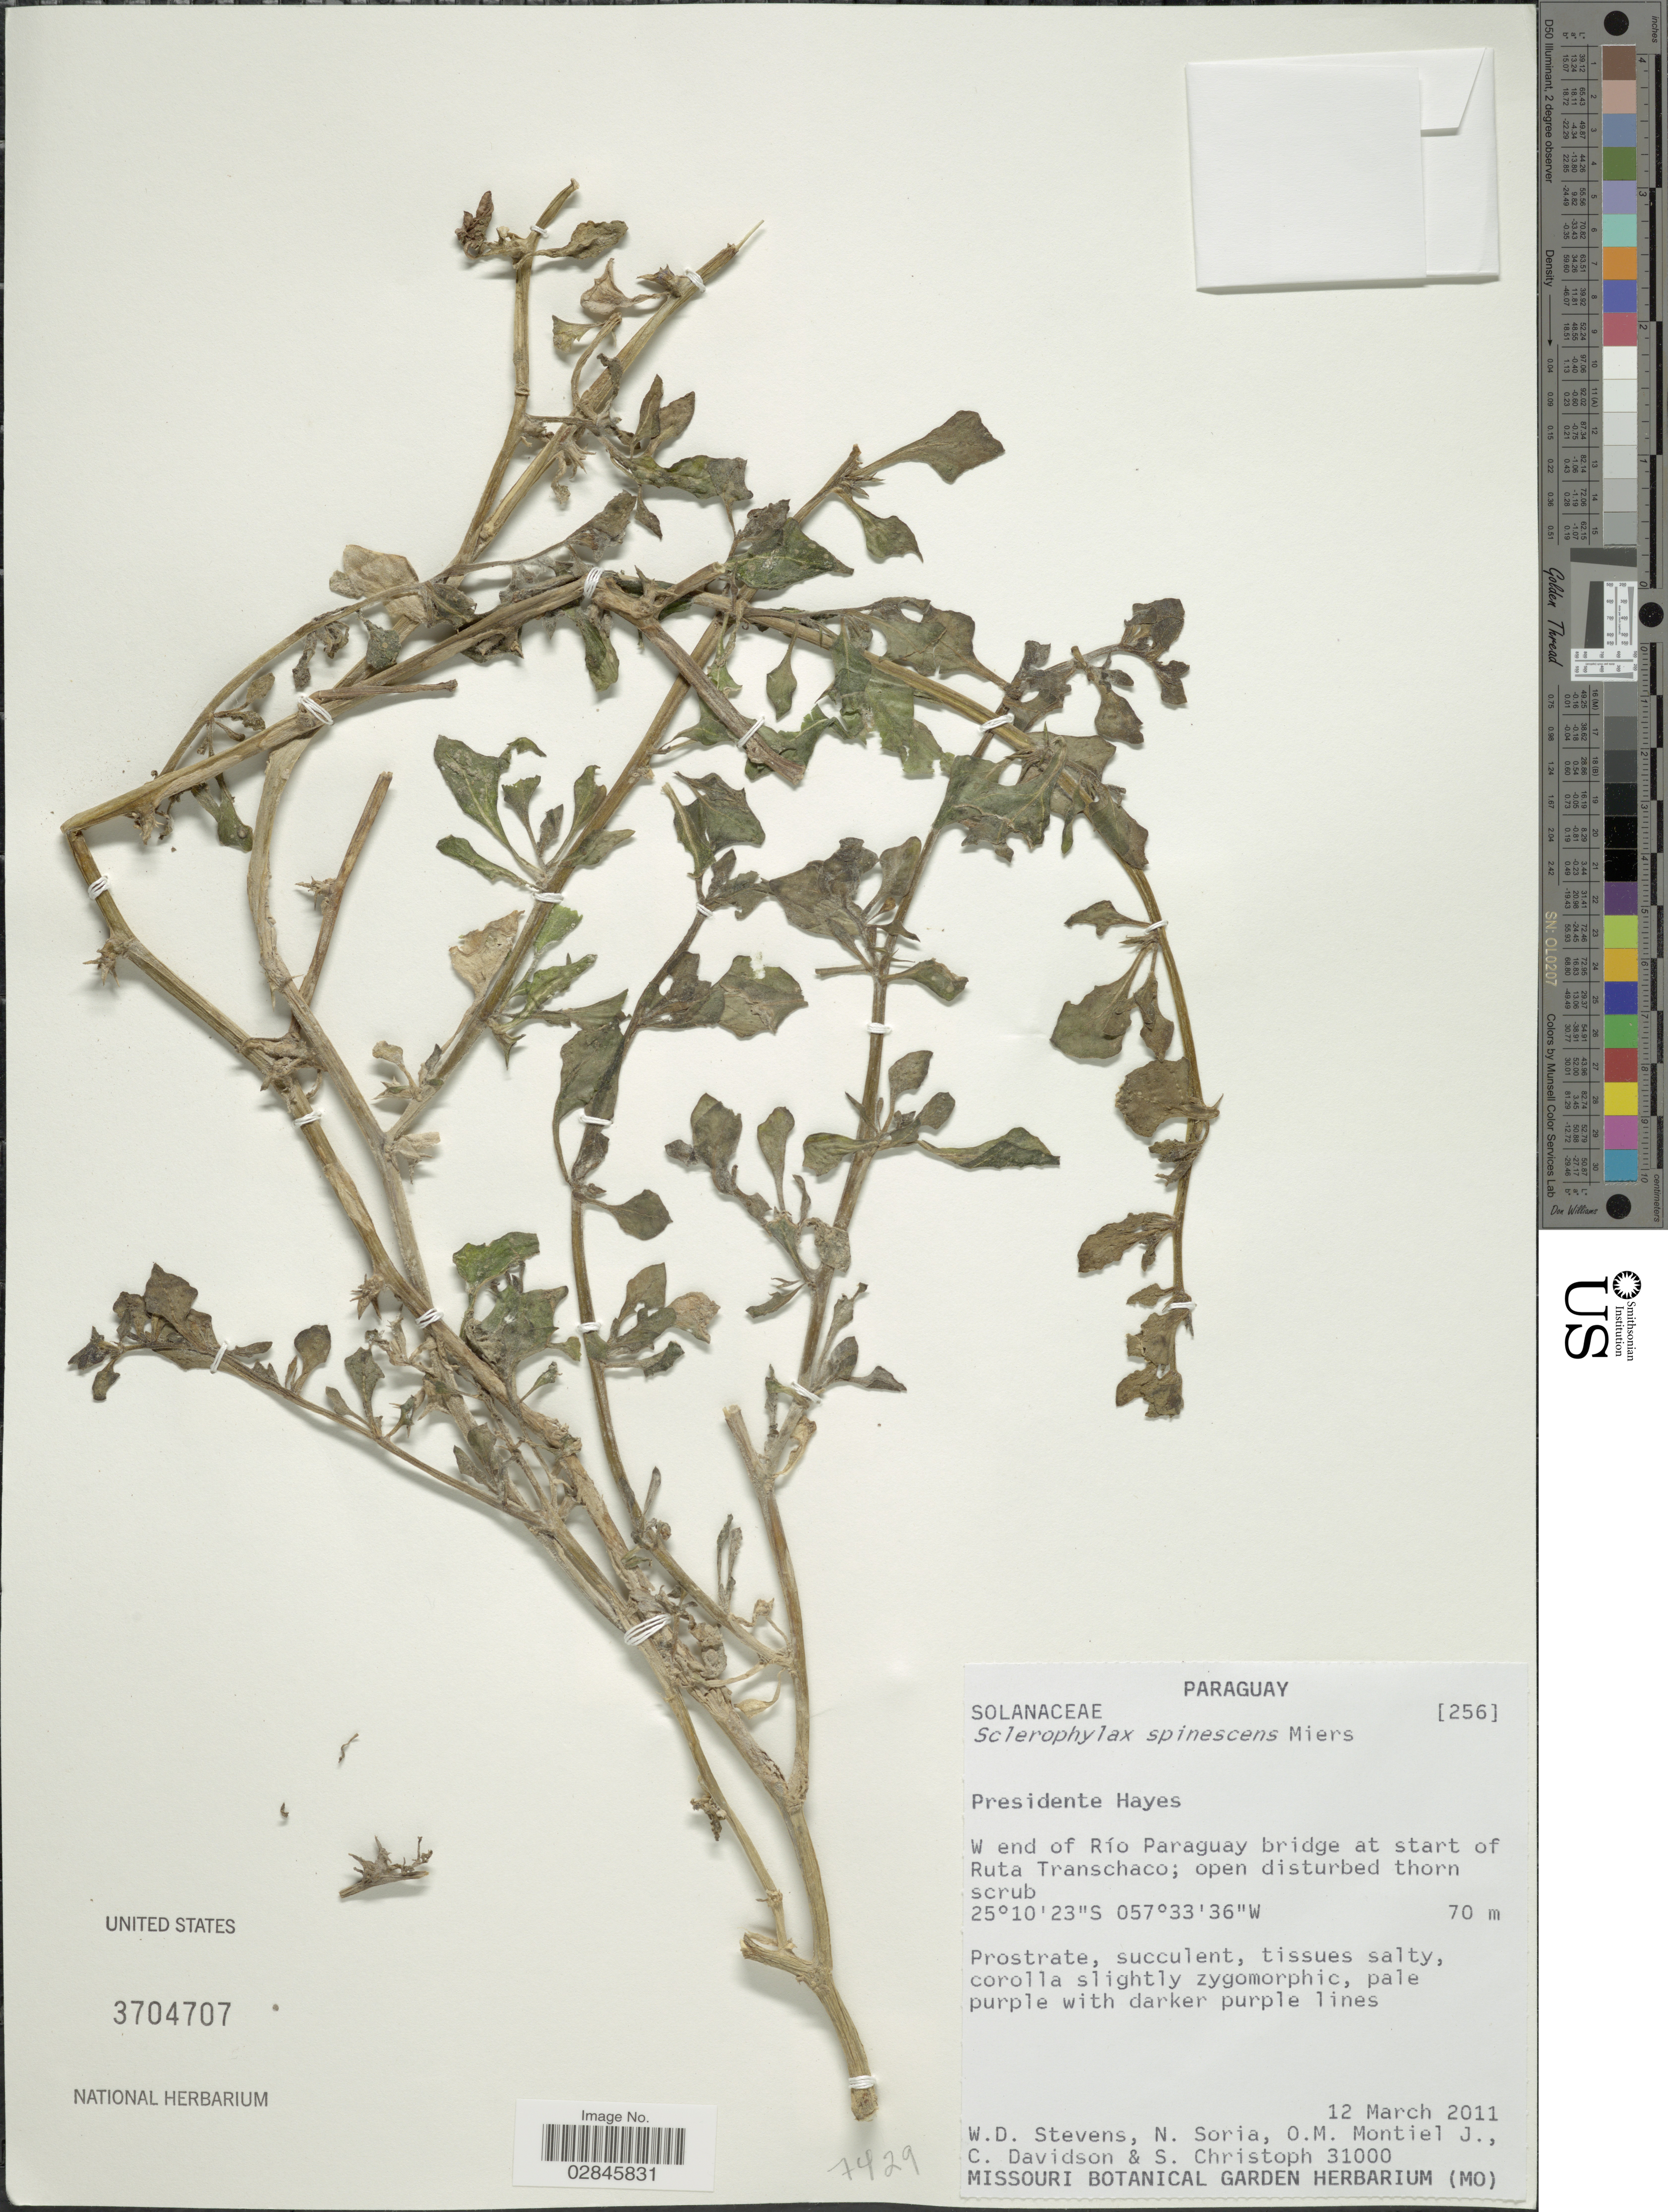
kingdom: Plantae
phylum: Tracheophyta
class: Magnoliopsida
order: Solanales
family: Solanaceae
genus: Sclerophylax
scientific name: Sclerophylax spinescens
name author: Miers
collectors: W. D. Stevens, N. Soria, O. Montiel J., C. Davidson & S. Christoph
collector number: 31000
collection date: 2011-03-12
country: Paraguay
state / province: Presidente Hayes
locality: W end of Río Paraguay bridge at start of Ruta Transchaco.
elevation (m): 70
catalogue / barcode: US 3704707